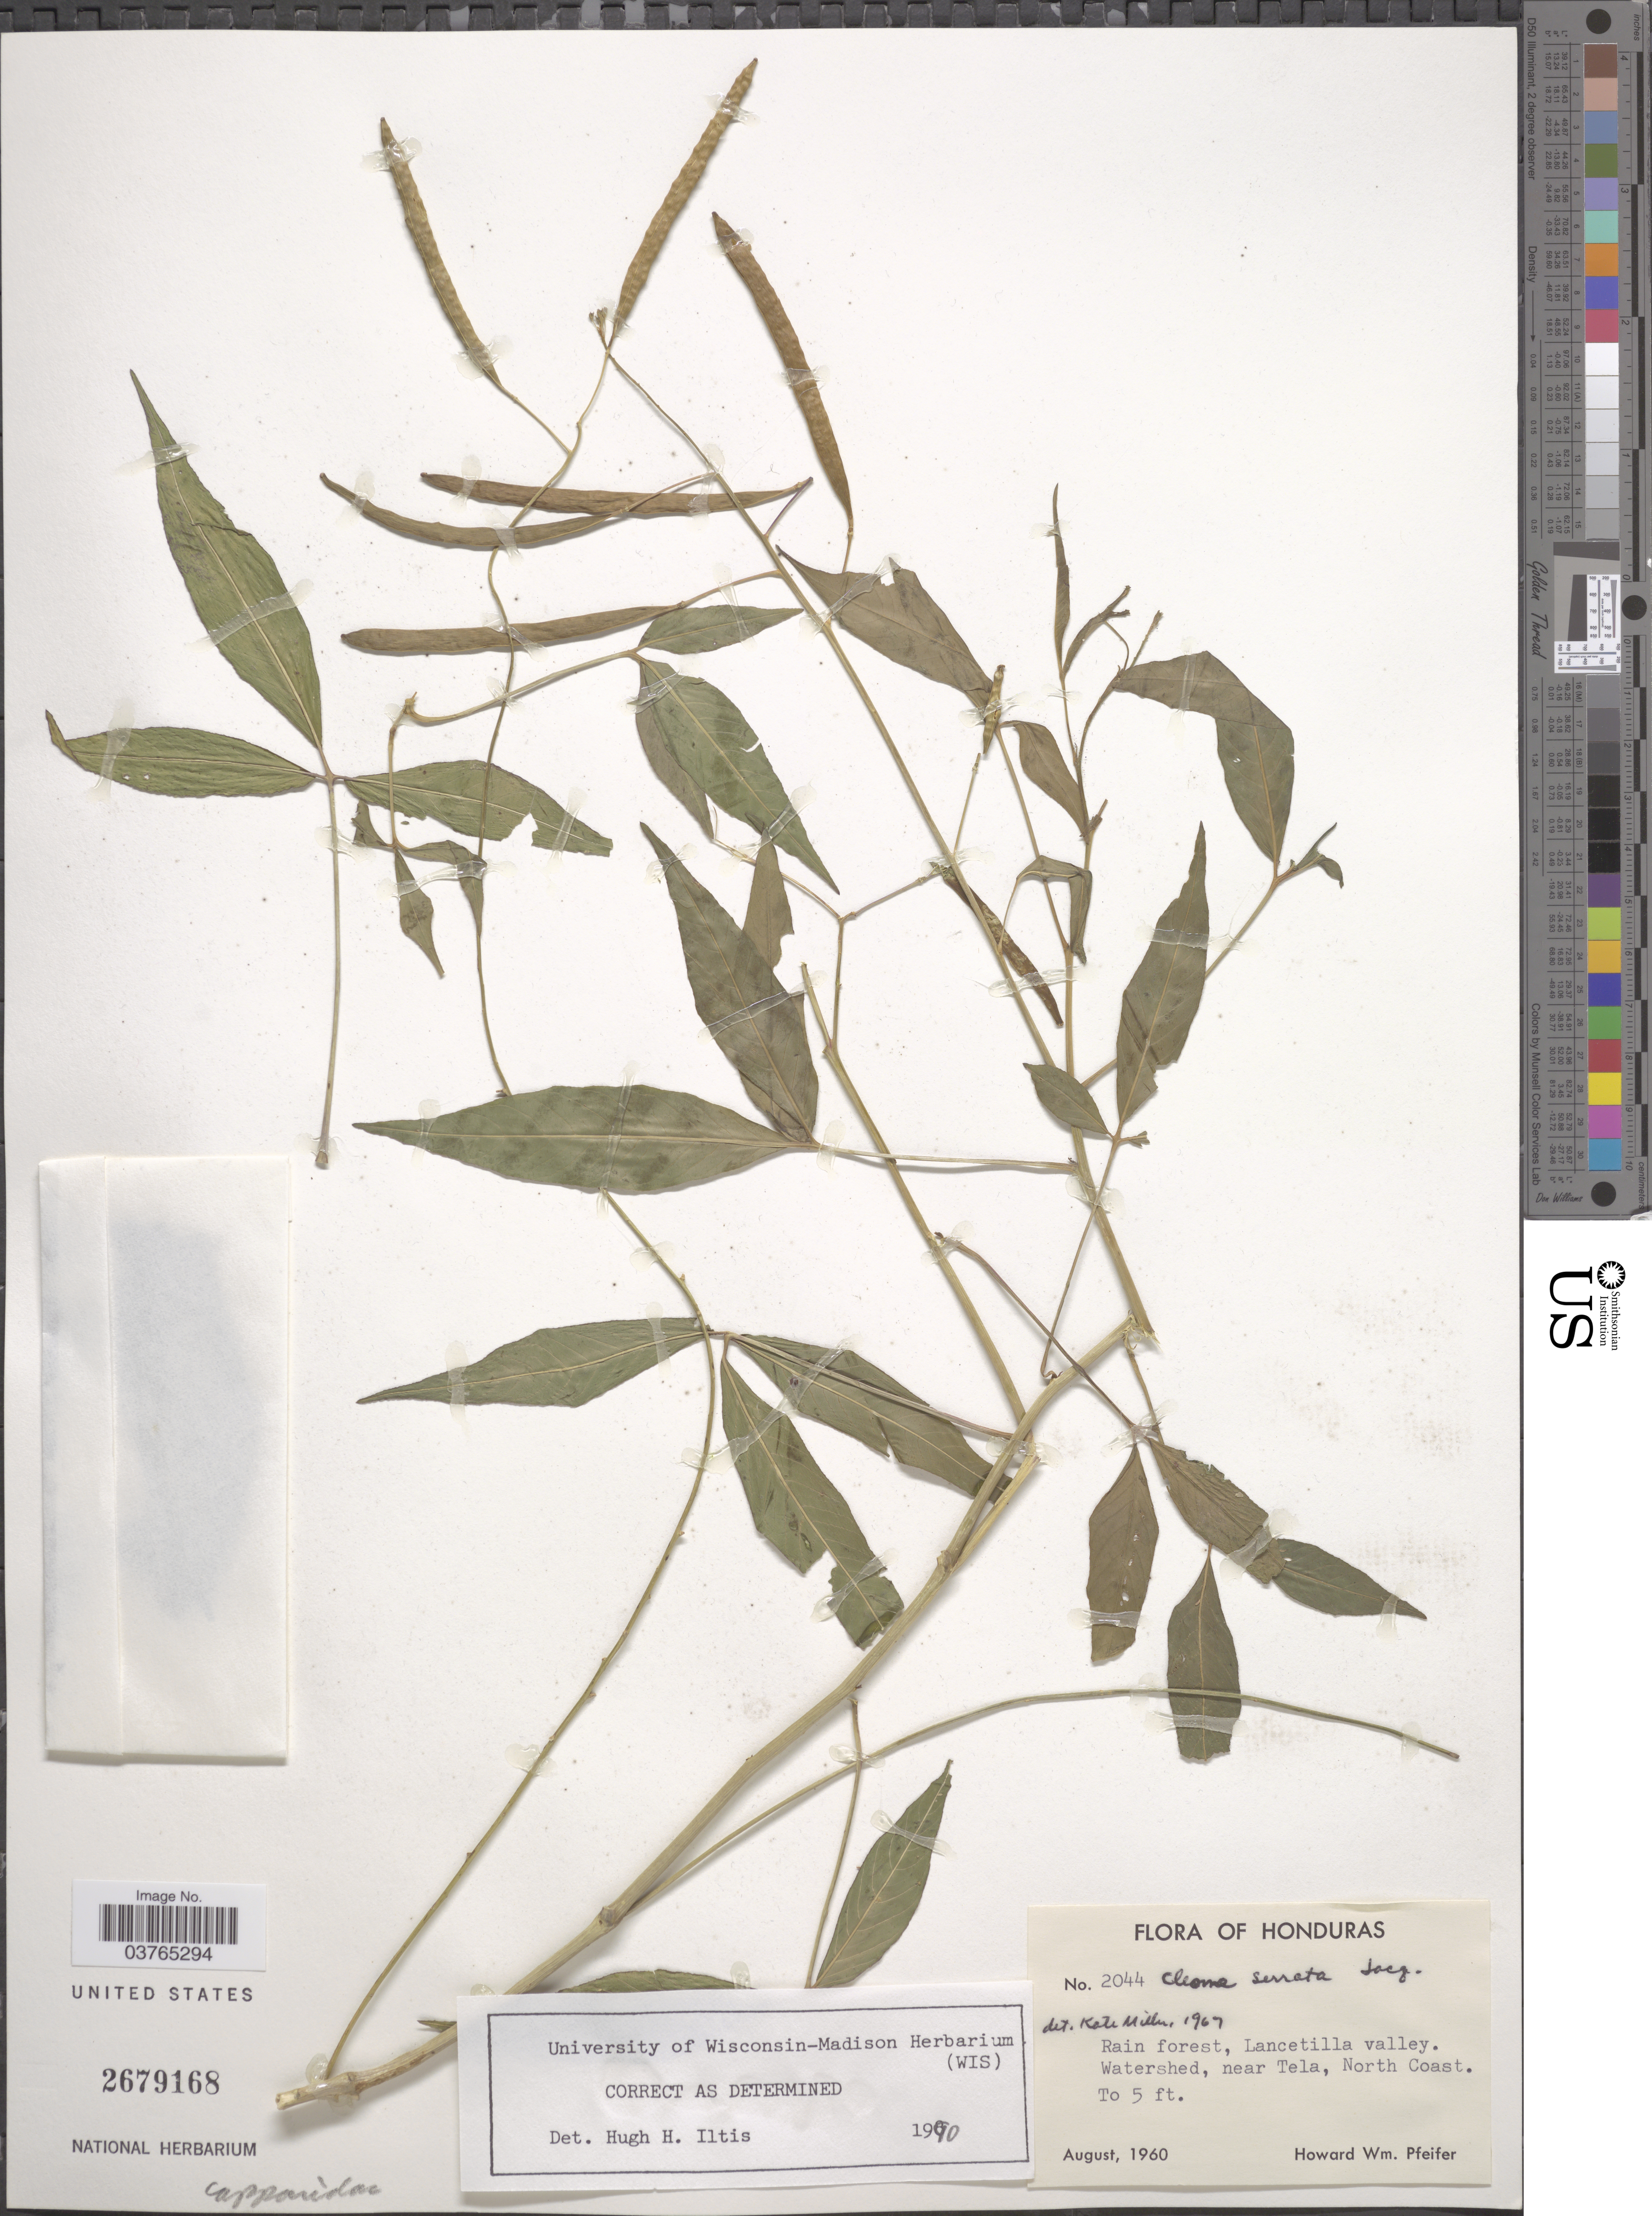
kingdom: Plantae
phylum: Tracheophyta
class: Magnoliopsida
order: Brassicales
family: Cleomaceae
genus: Cleoserrata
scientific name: Cleoserrata serrata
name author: (Jacq.) Iltis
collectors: H. W. Pfeifer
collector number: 2044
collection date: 1960-08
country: Honduras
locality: Rain forest, Lancetilla valley. Watershed, near Tela, North Coast.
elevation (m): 2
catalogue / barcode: US 2679168